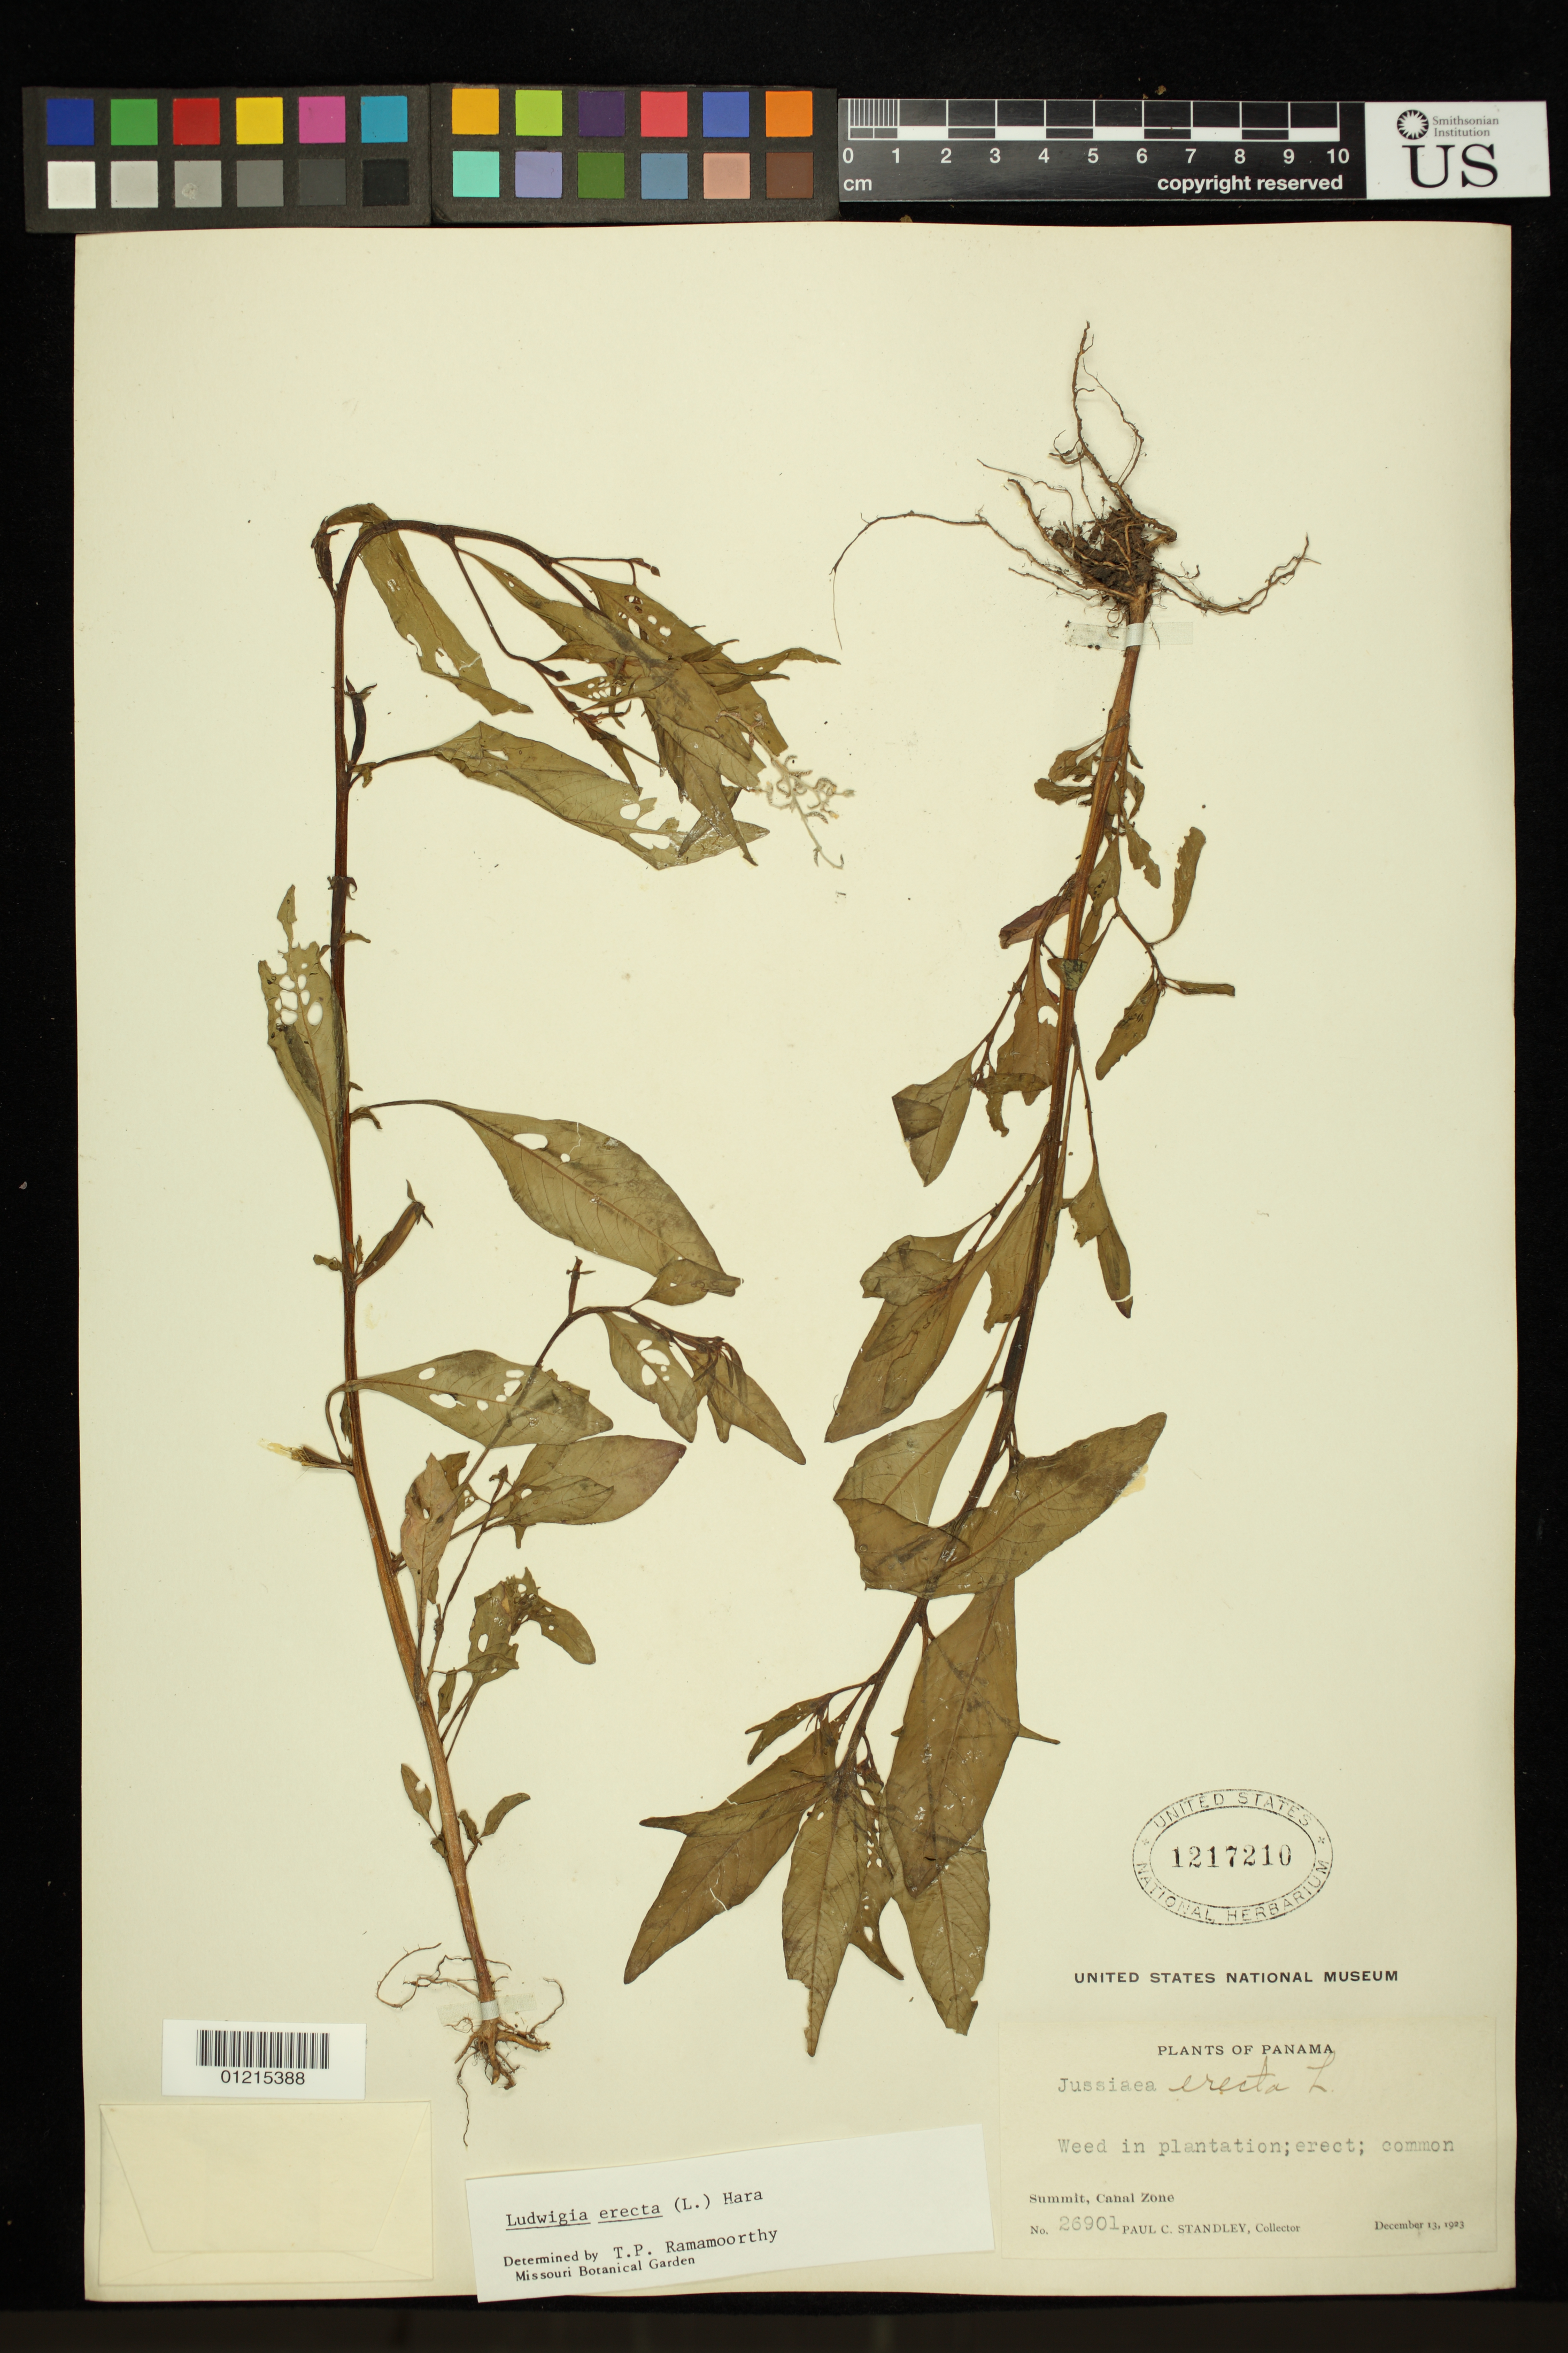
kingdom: Plantae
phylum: Tracheophyta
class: Magnoliopsida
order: Myrtales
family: Onagraceae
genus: Ludwigia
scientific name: Ludwigia erecta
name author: (L.) H. Hara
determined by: Ramamoorthy, T. P.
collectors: P. C. Standley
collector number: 26901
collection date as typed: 13 Dec 1923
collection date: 1923-12-13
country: Panama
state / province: Panamá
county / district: Canal Zone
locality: Summit.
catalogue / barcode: US 1217210